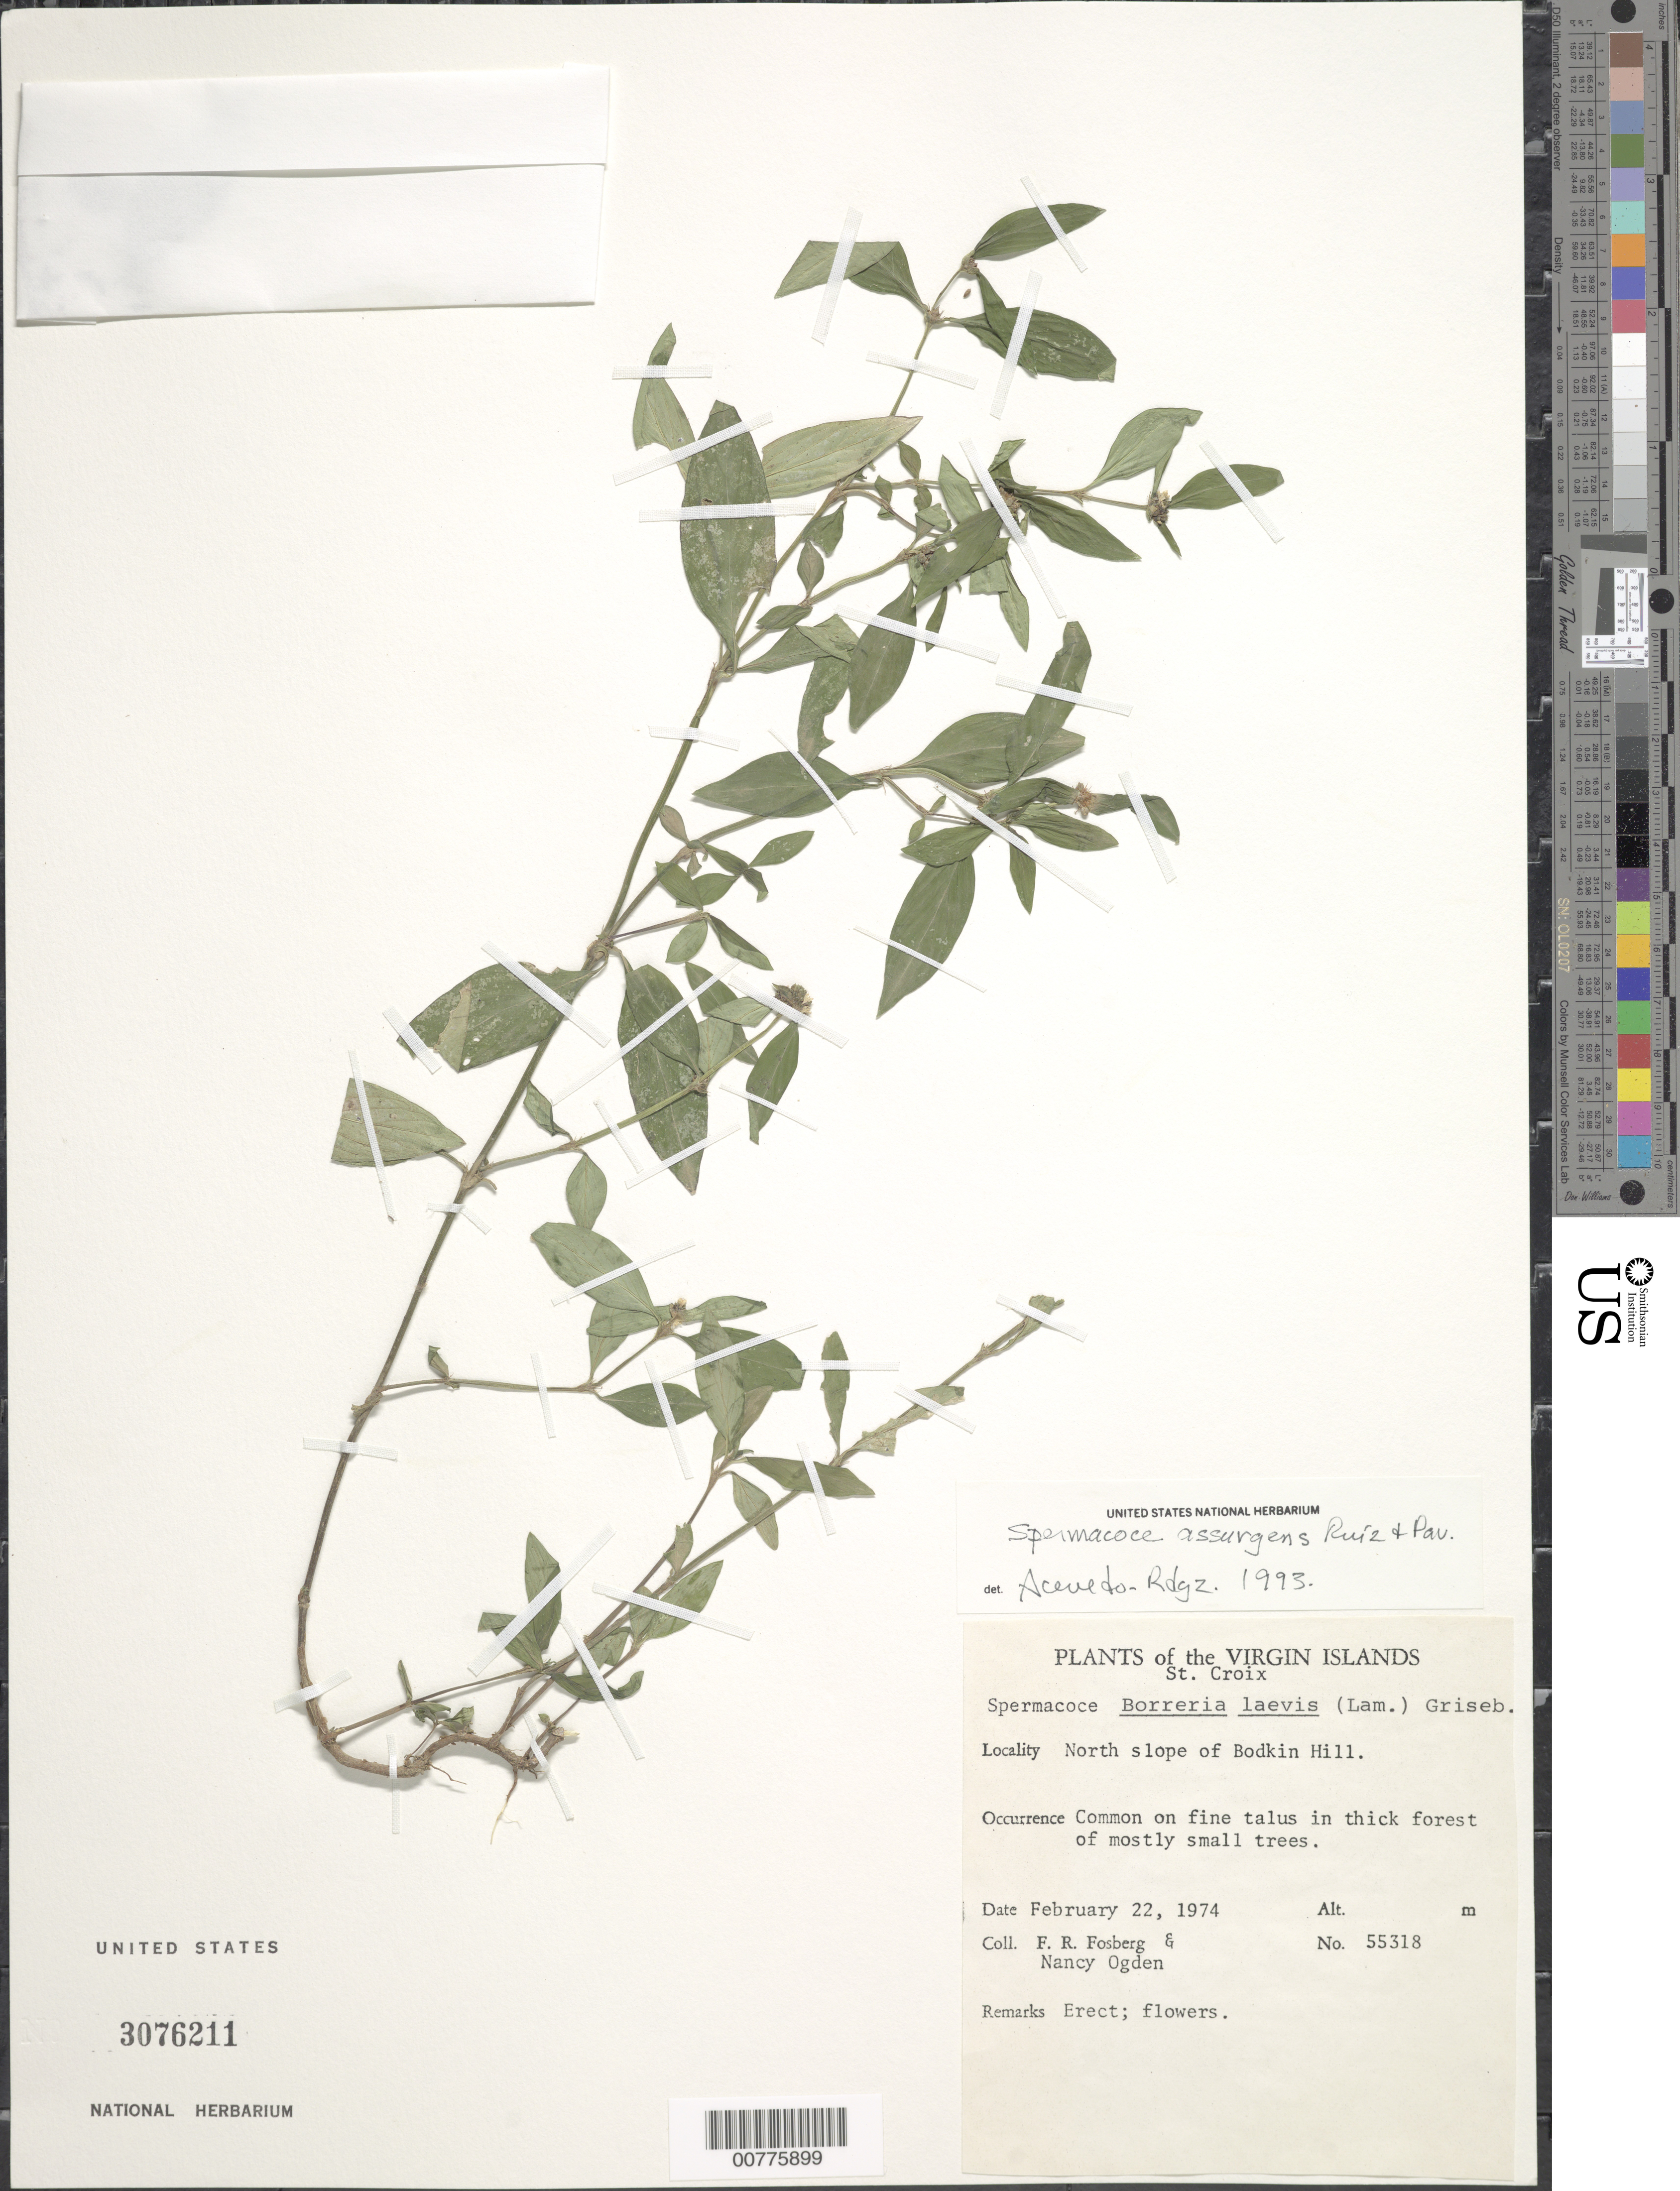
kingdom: Plantae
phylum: Tracheophyta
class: Magnoliopsida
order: Gentianales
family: Rubiaceae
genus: Spermacoce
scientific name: Spermacoce remota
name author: Lam.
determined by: Acevedo-Rodríguez, P., (BOT), Smithsonian Institution - National Museum of Natural History (UNITED STATES)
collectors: F. R. Fosberg & N. Ogden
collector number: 55318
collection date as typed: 22 Feb 1974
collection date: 1974-02-22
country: U.S. Virgin Islands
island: St. Croix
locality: North slope of Bodkin Hill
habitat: Common in fine tallus in thick forest of mostly small trees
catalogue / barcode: US 3076211